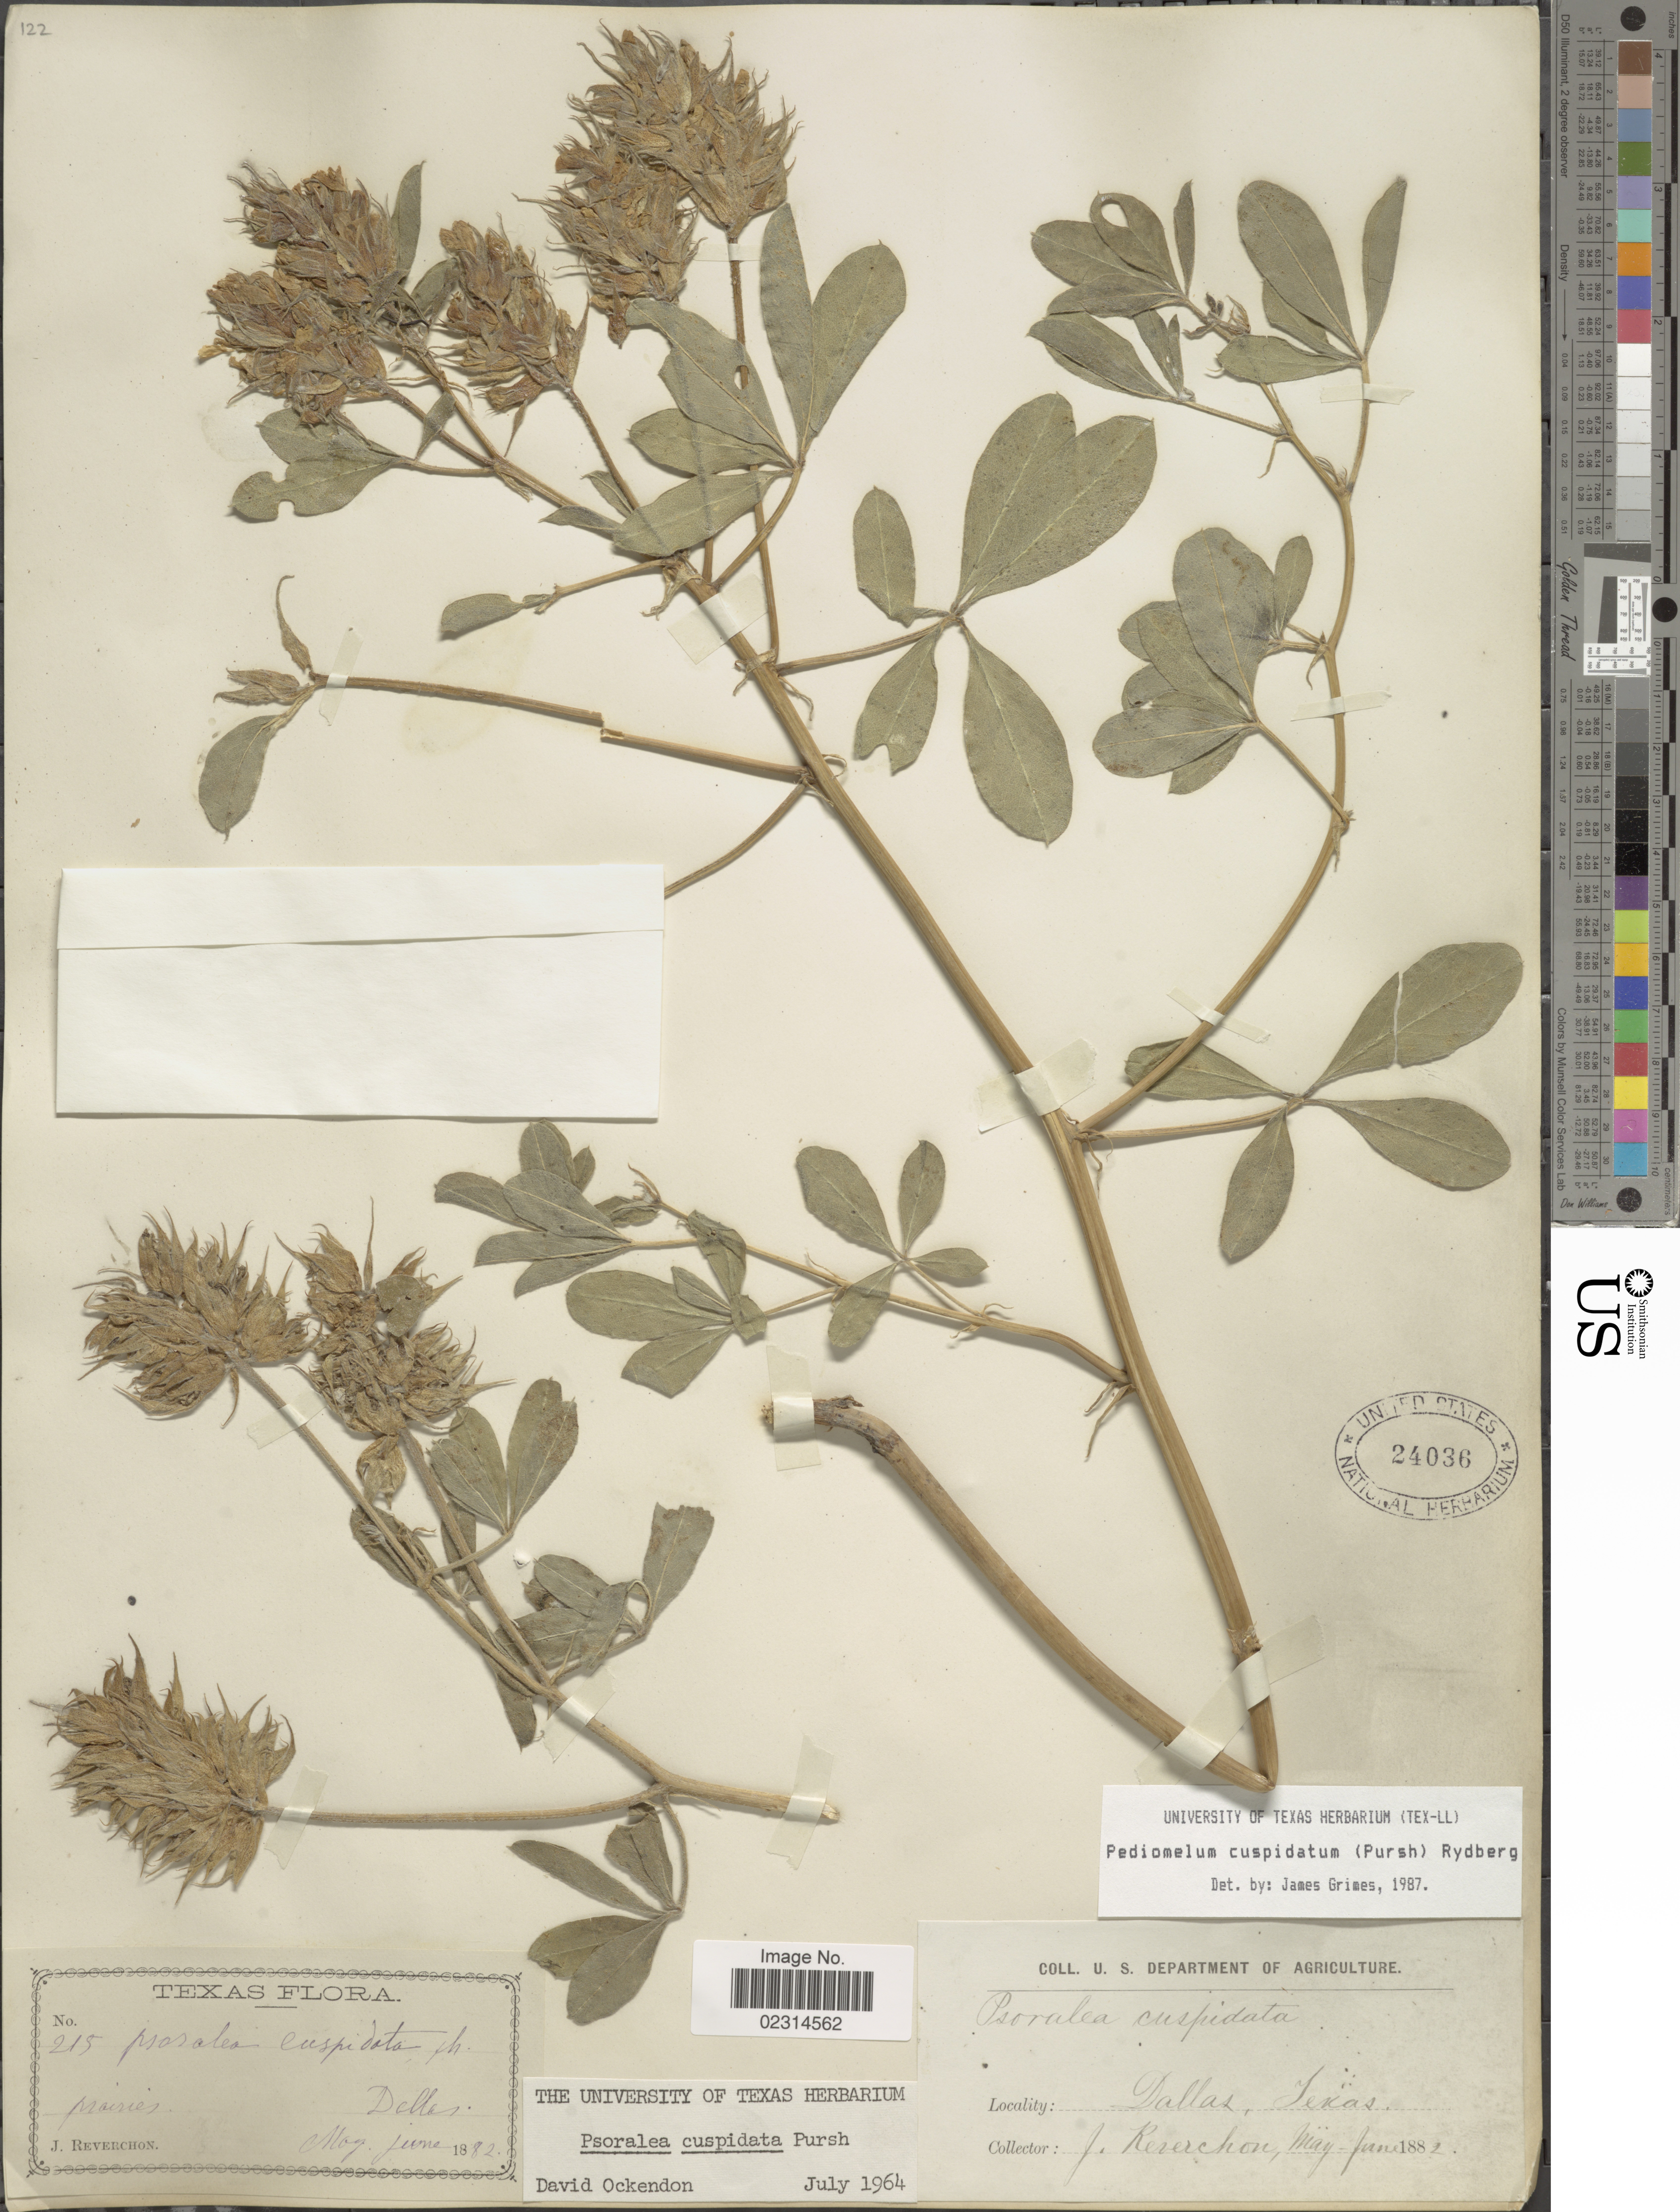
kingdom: Plantae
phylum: Tracheophyta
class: Magnoliopsida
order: Fabales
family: Fabaceae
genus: Pediomelum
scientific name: Pediomelum cuspidatum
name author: (Pursh) Rydb.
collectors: J. Reverchon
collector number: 215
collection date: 1882-05/1882-06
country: United States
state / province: Texas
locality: Prairie, Dallas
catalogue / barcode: US 24036